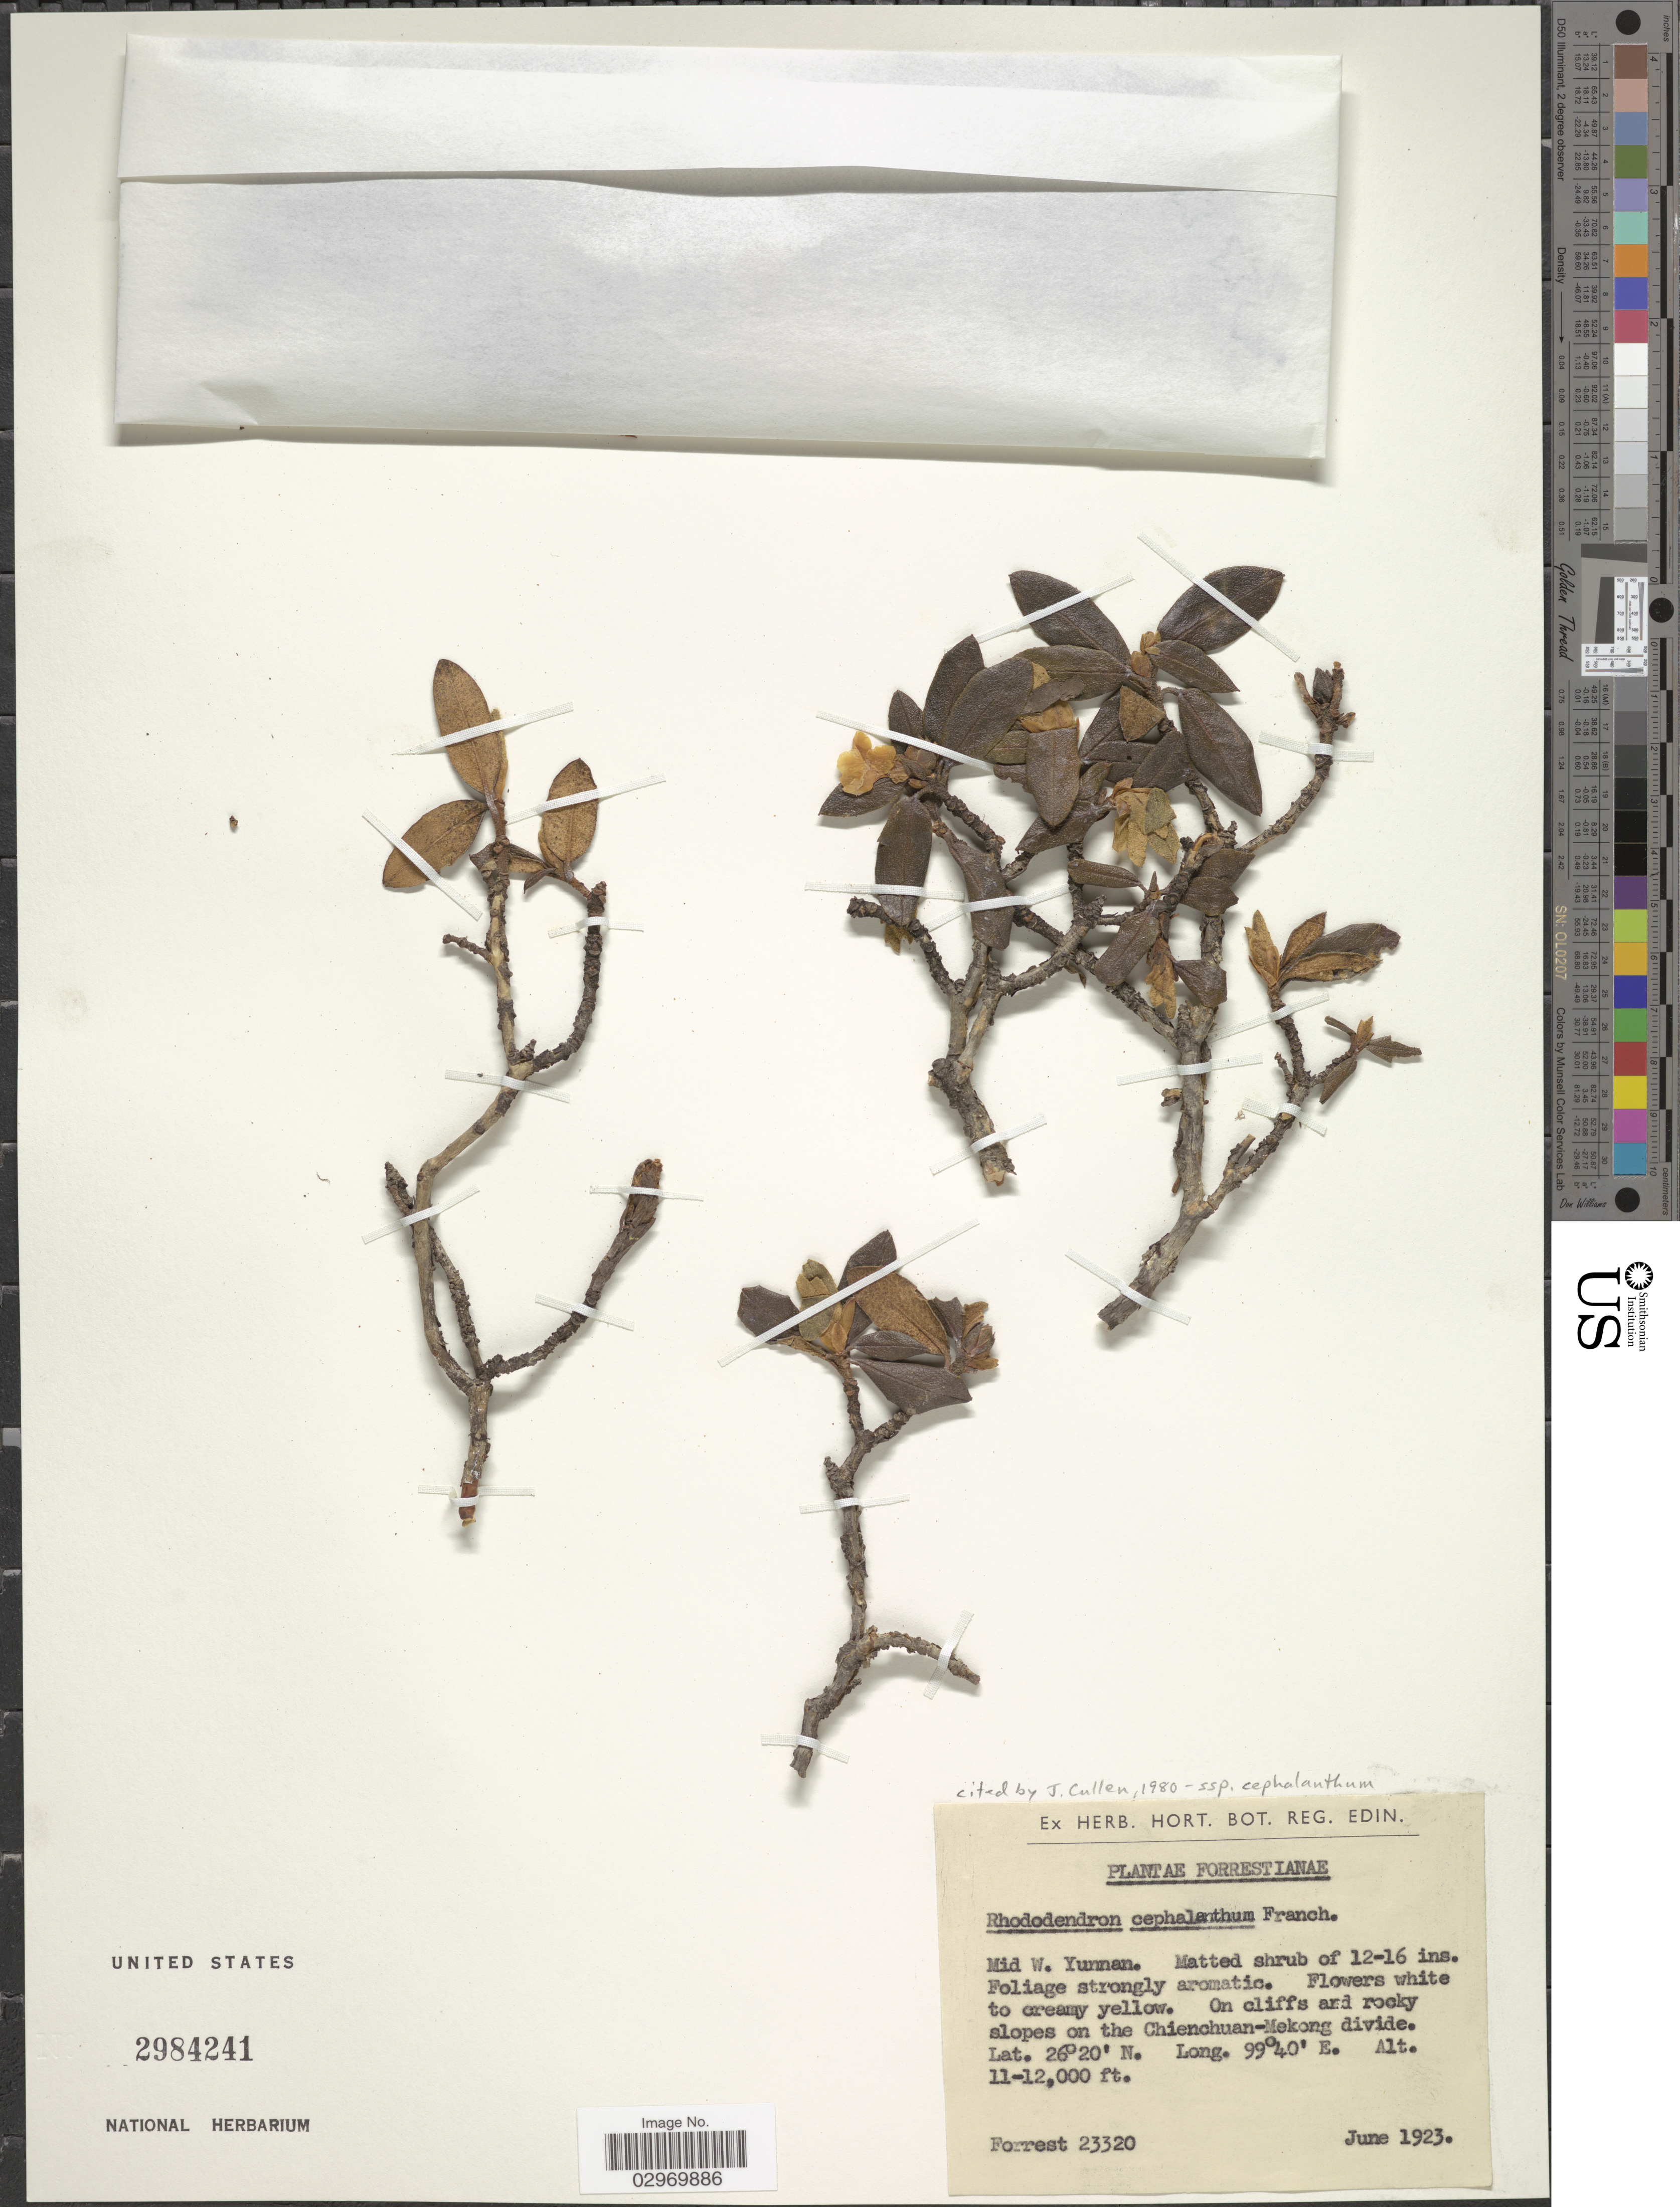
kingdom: Plantae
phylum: Tracheophyta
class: Magnoliopsida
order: Ericales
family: Ericaceae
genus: Rhododendron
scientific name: Rhododendron cephalanthum subsp. cephalanthum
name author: Franch.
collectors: -. Forrest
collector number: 23320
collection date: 1923-06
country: China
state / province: Yunnan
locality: Mid W. Yunnan. On cliffs and rocky slopes on the Chienchuan-Mekong divide.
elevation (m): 3353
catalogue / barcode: US 2984241